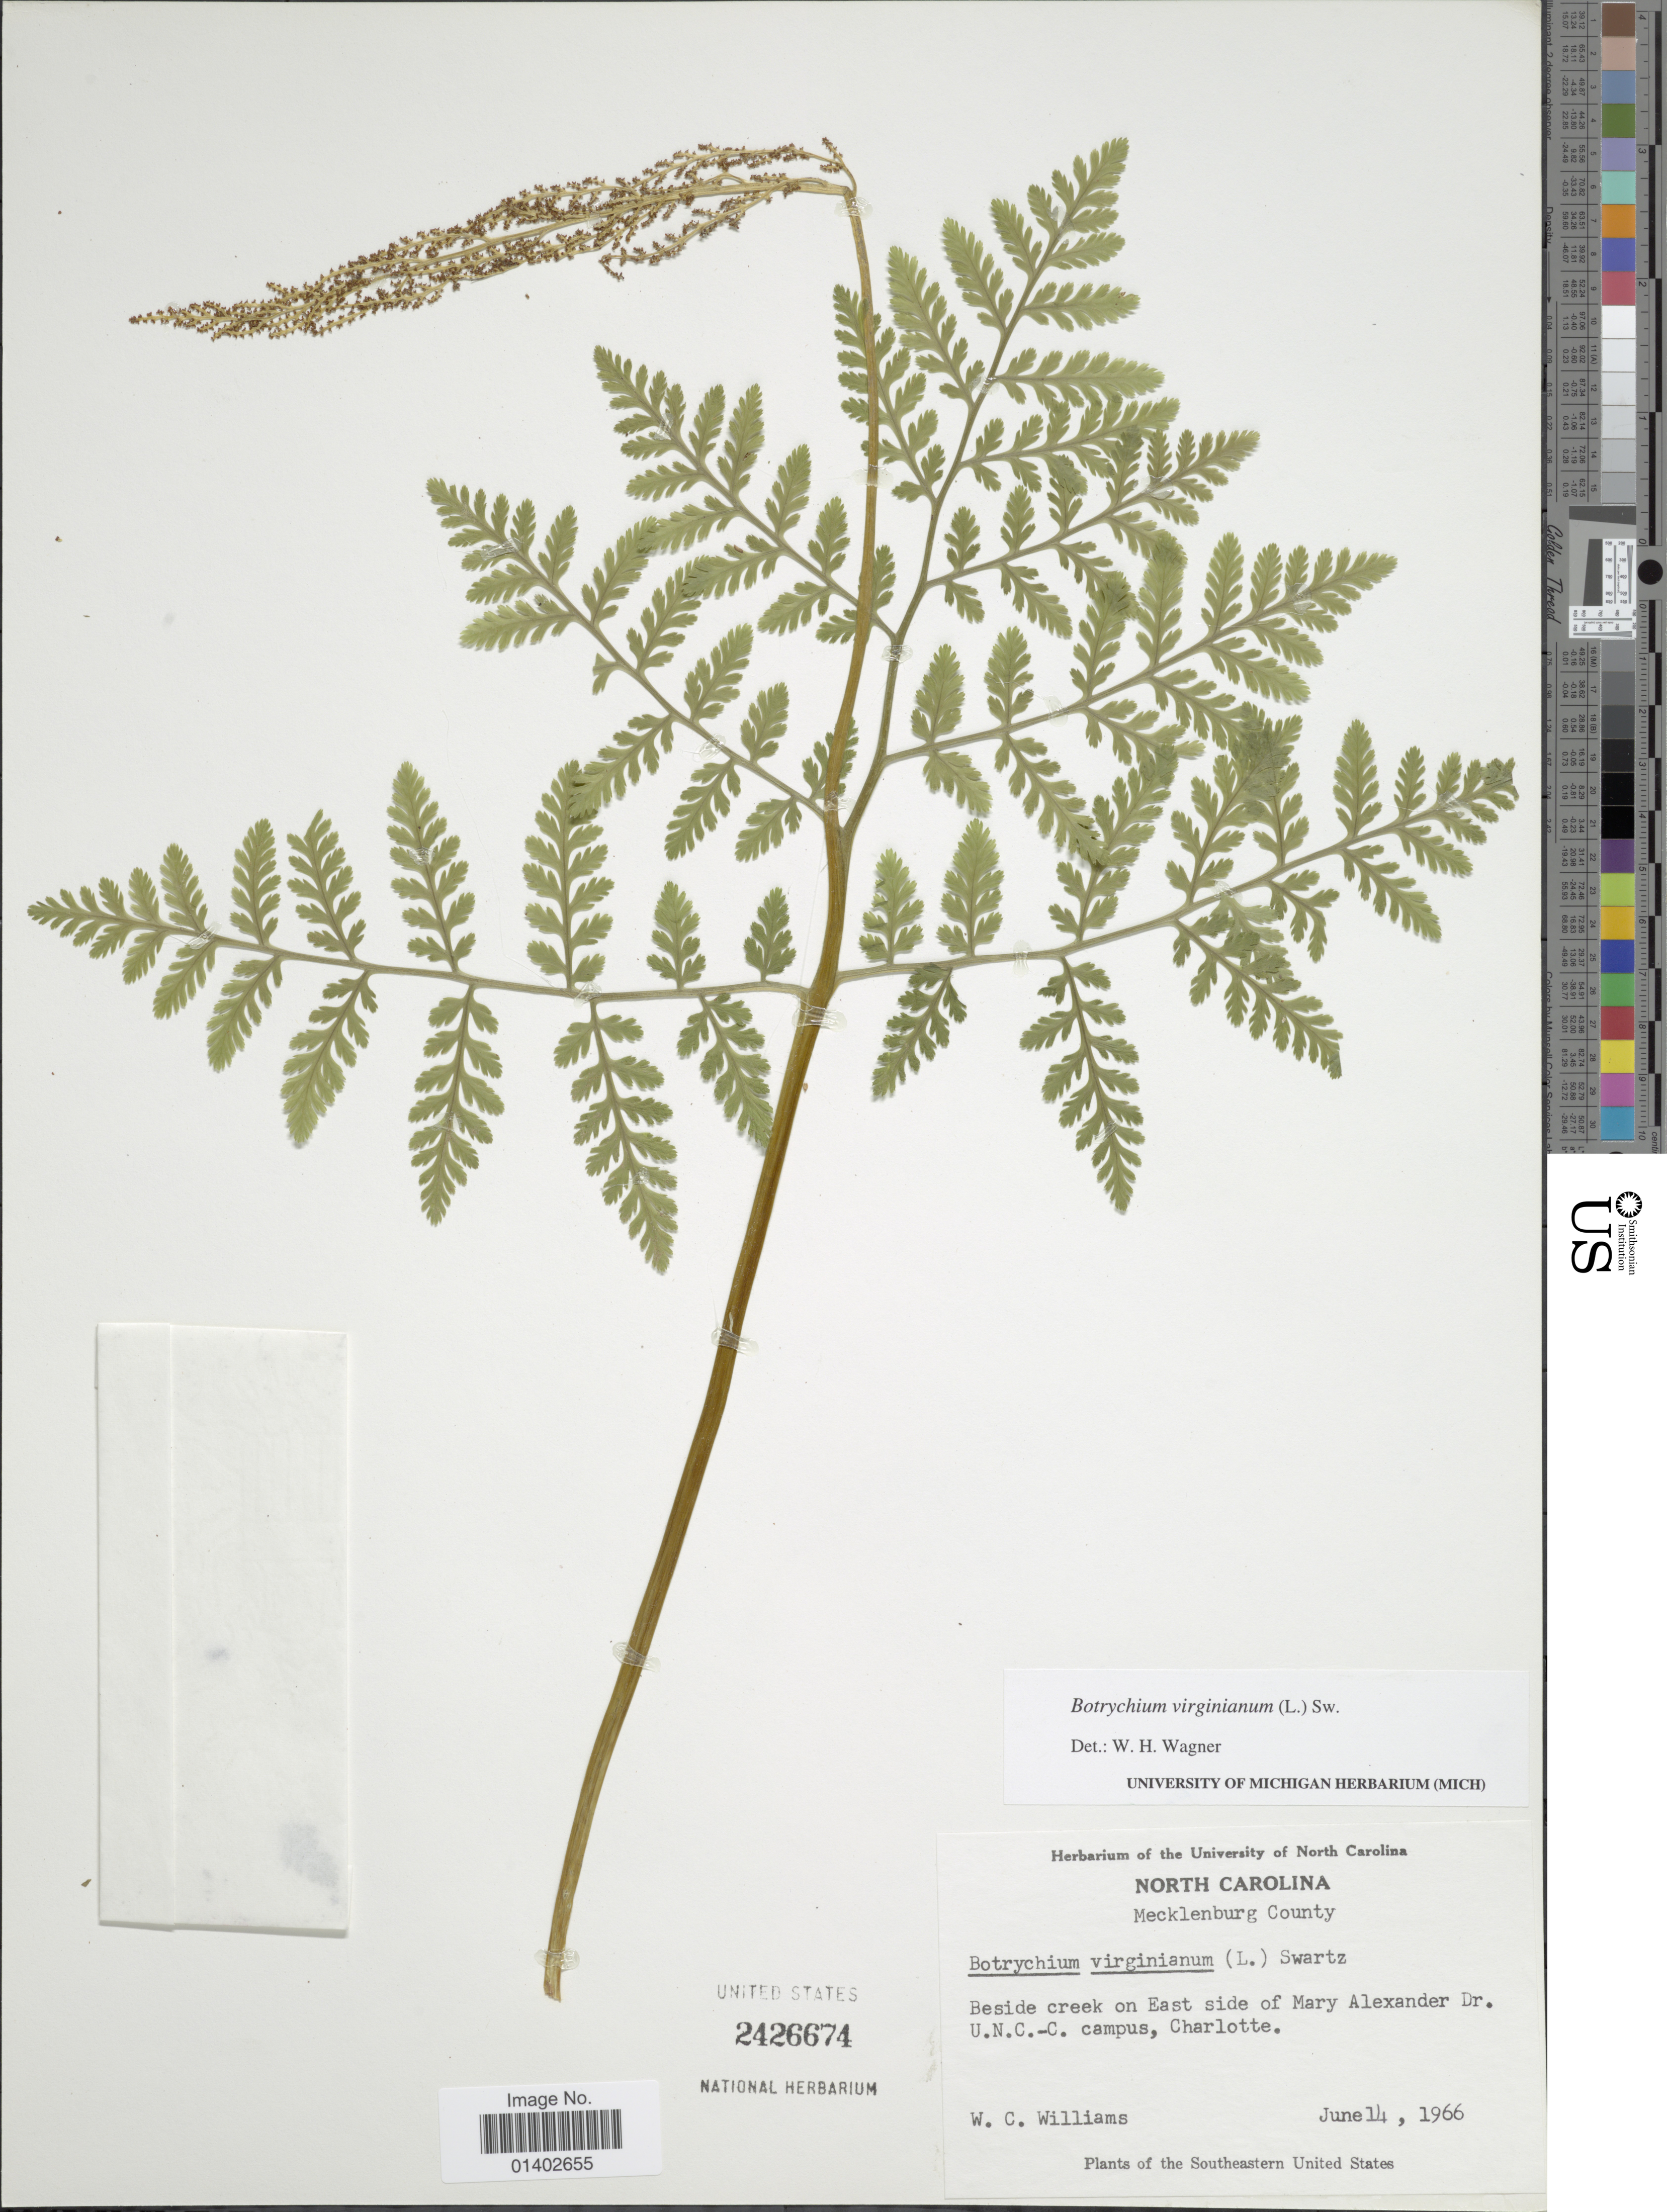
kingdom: Plantae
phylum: Tracheophyta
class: Polypodiopsida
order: Ophioglossales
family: Ophioglossaceae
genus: Botrychium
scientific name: Botrychium virginianum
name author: (L.) Sw.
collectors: W. Williams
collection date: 1966-06-14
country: United States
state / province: North Carolina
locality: Mecklenburg County, Beside creek on East side of Mary Alexander Dr. U.N.C-C campus, Charlotte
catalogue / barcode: US 2426674